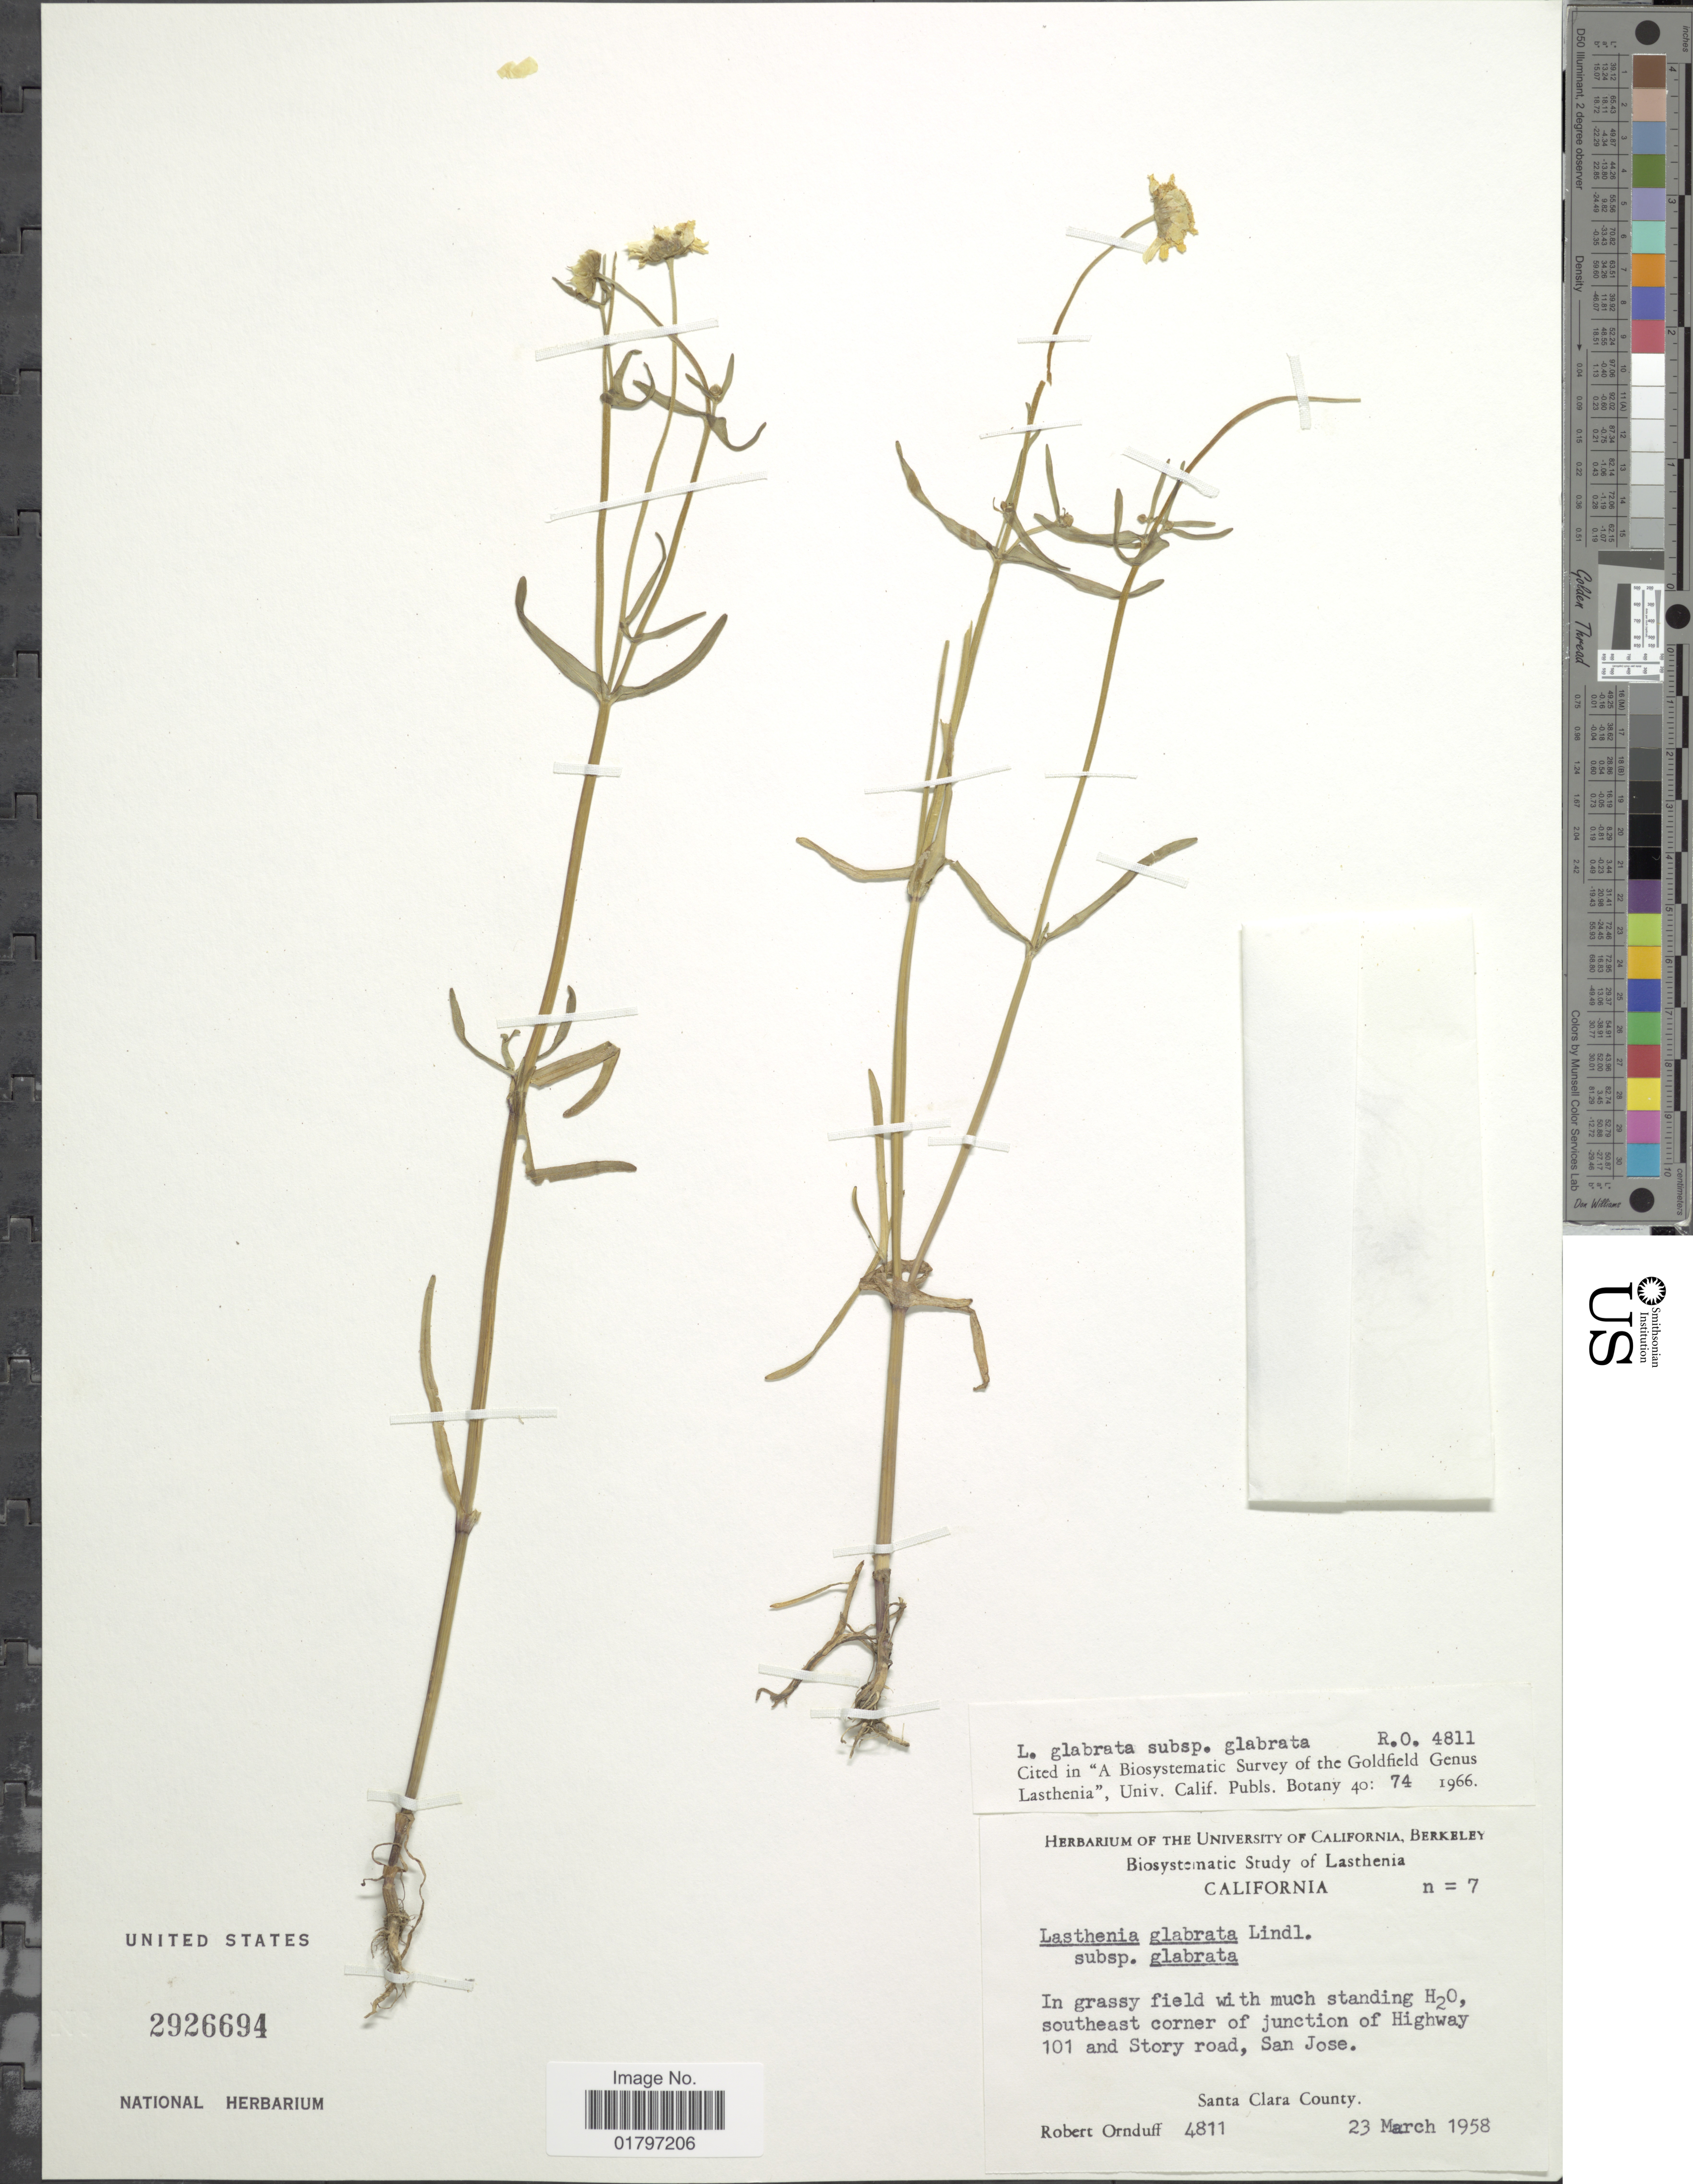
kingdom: Plantae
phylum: Tracheophyta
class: Magnoliopsida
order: Asterales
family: Asteraceae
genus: Lasthenia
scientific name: Lasthenia glabrata subsp. glabrata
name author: Lindl.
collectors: R. Ornduff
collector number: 4811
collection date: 1958-03-23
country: United States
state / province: California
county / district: Santa Clara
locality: In grassy field with much standing H2O, southeast corner of junction of Highway 101 and Story road, San Jose, Santa Clara County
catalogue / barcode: US 2926694